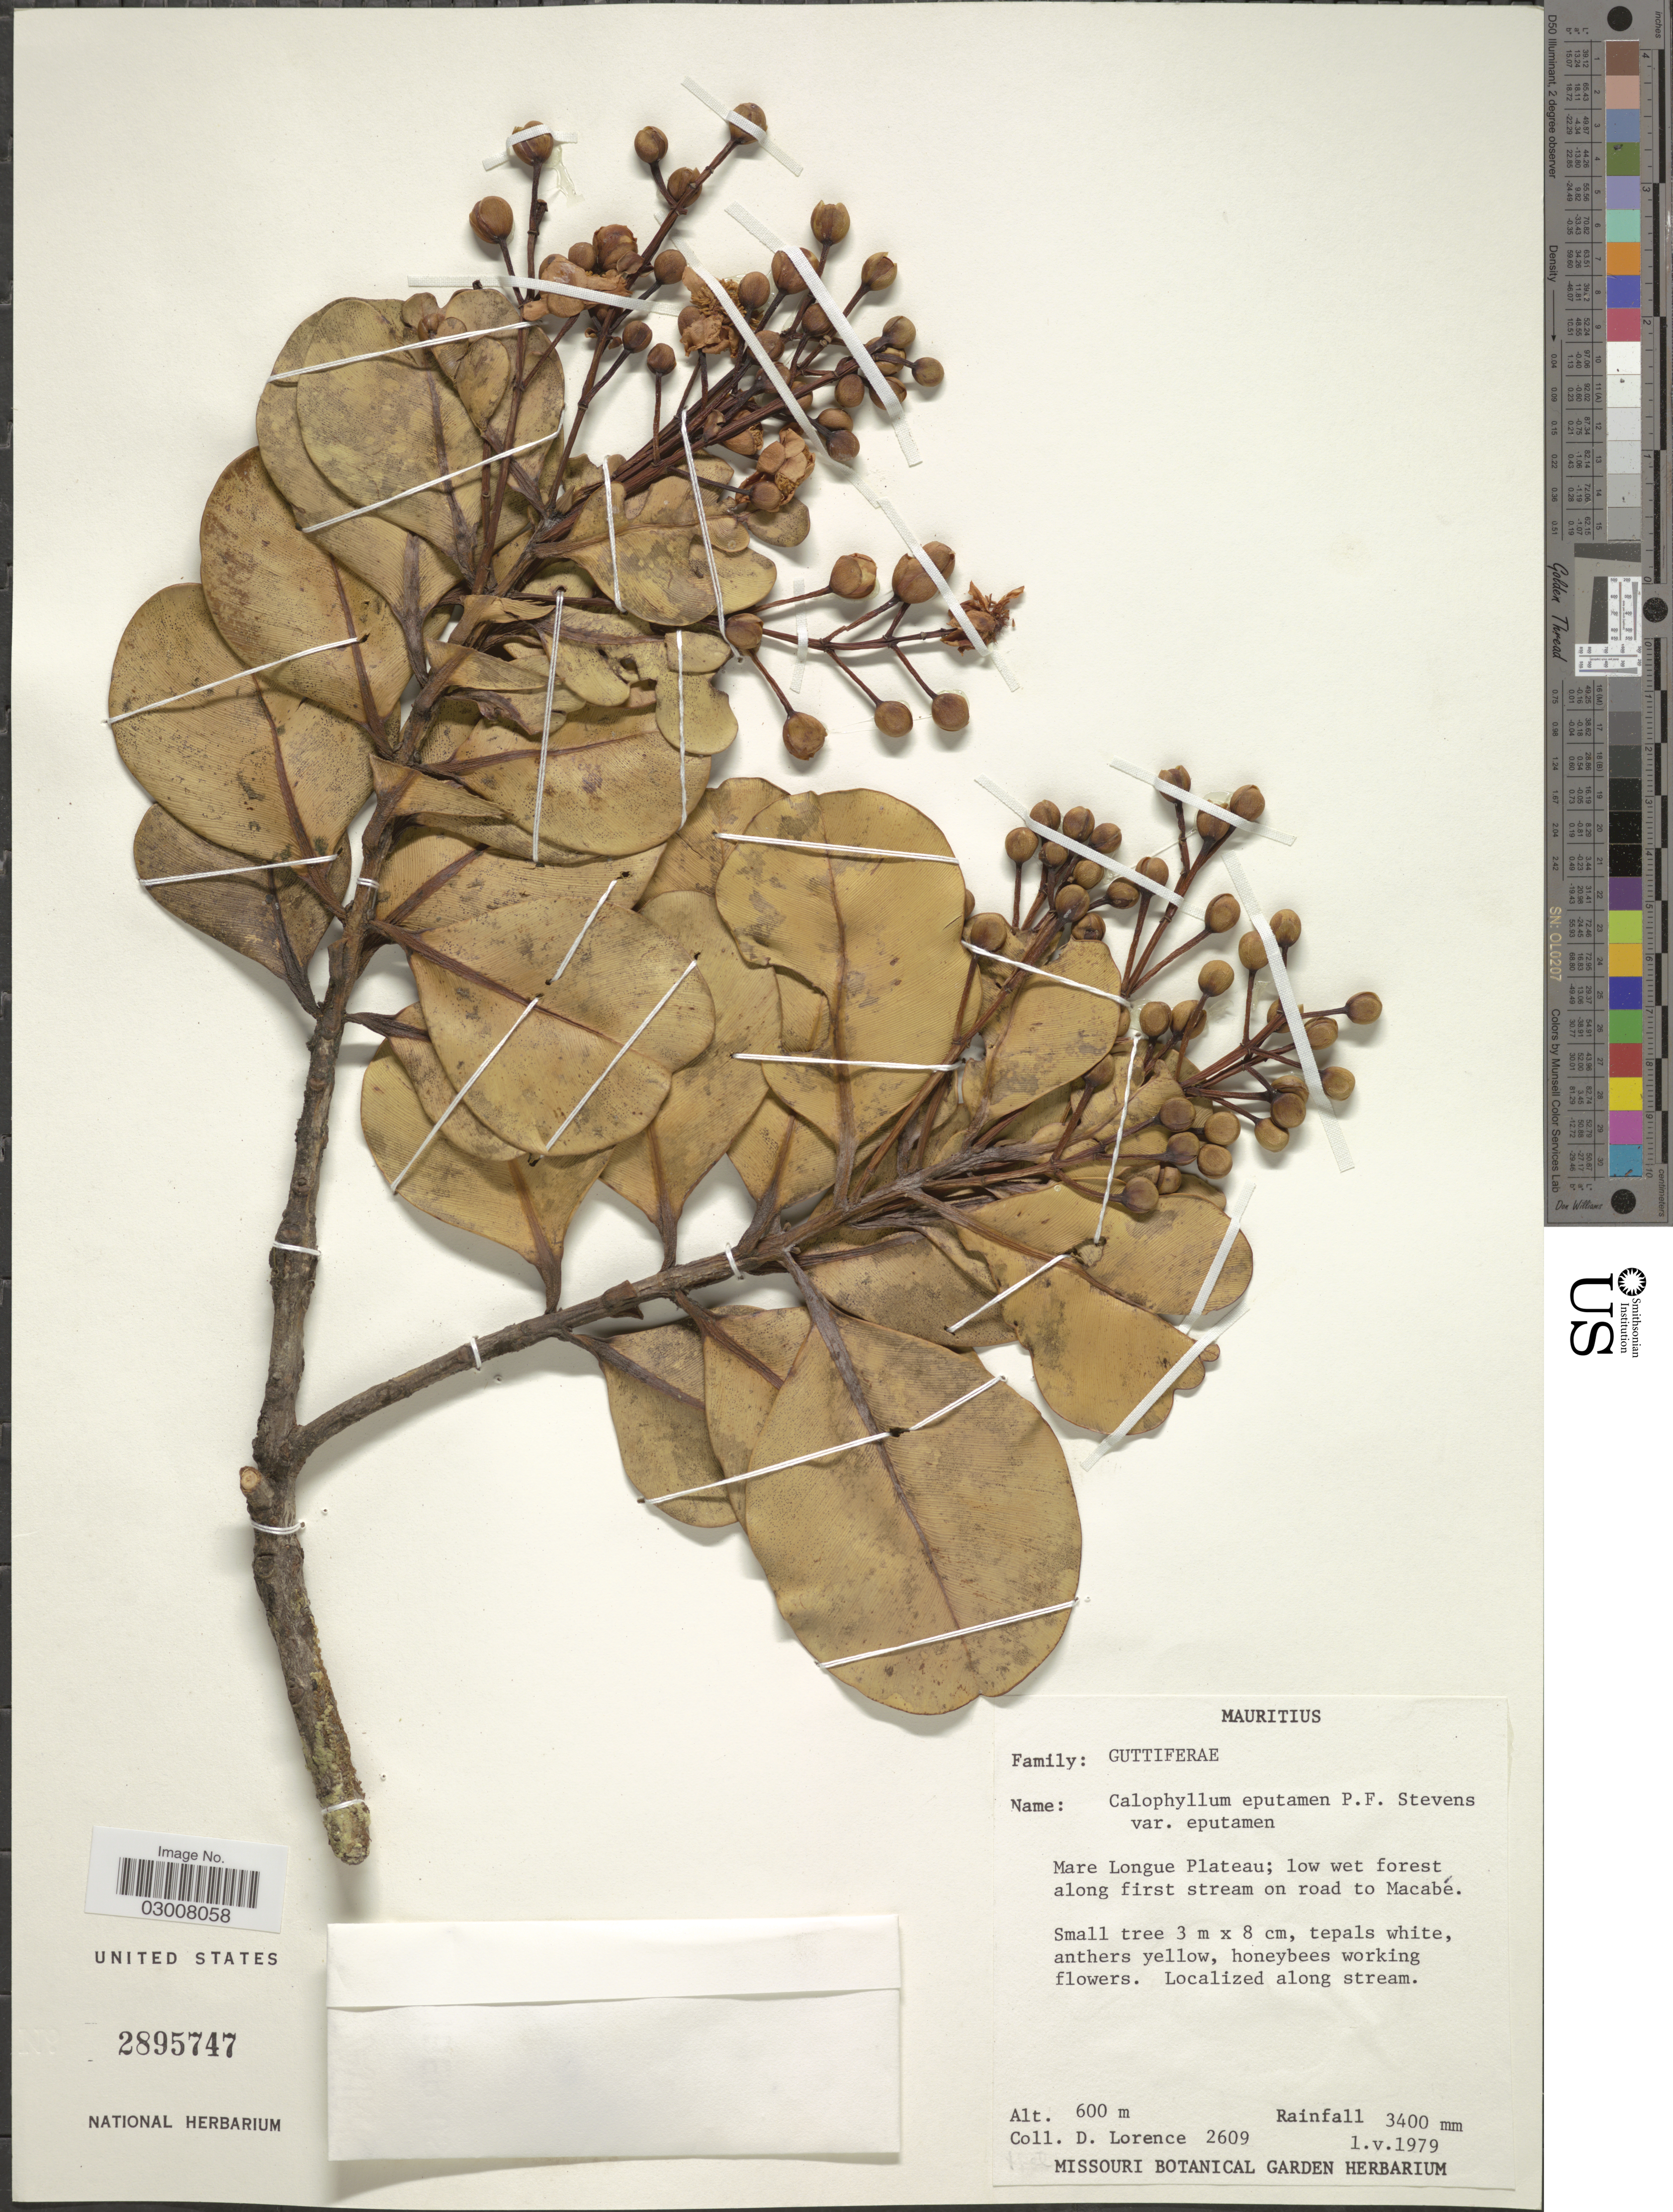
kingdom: Plantae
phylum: Tracheophyta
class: Magnoliopsida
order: Malpighiales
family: Calophyllaceae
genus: Calophyllum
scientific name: Calophyllum eputamen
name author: P.F. Stevens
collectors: D. Lorence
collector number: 2609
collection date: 1979-05-01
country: Mauritius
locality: Mare Longue Plateau; low wet forest along first stream on road to Macabé.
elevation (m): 600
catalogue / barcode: US 2895747